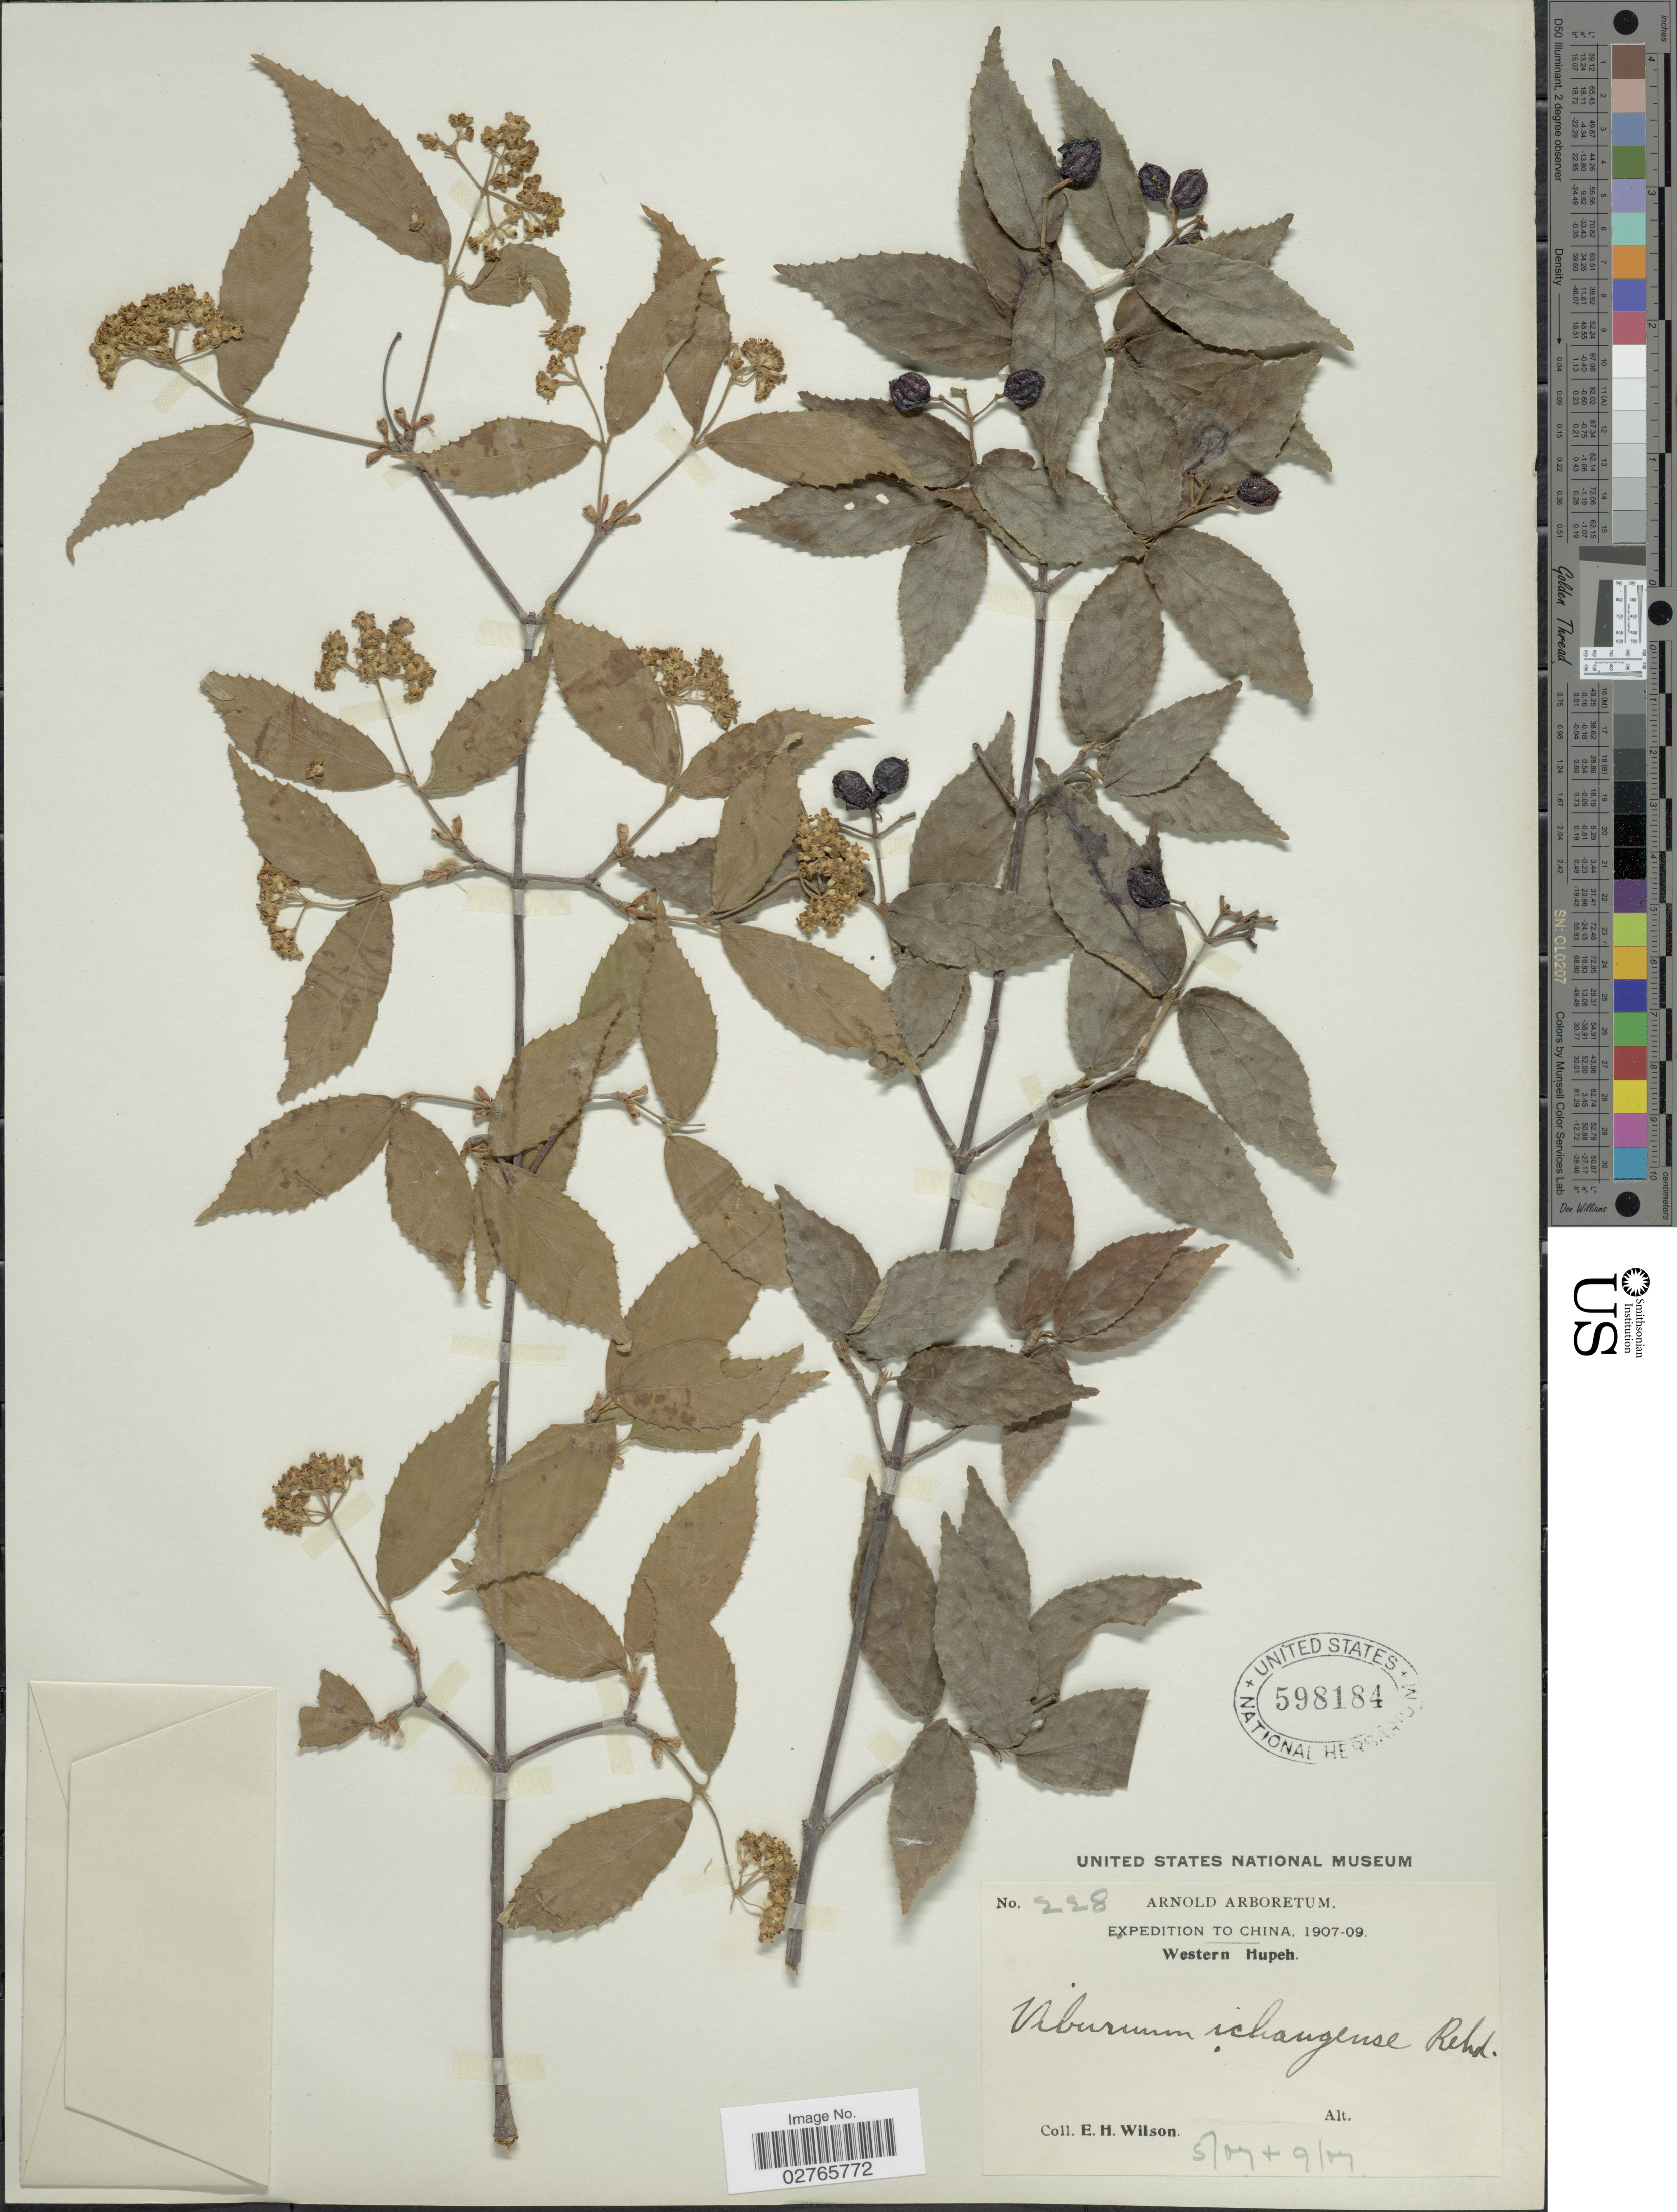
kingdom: Plantae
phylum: Tracheophyta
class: Magnoliopsida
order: Dipsacales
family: Viburnaceae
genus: Viburnum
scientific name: Viburnum erosum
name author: Thunb.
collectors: E. Wilson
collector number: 228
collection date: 1907-05/1907-09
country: China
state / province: Hubei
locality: Western Hupeh.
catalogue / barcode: US 598184